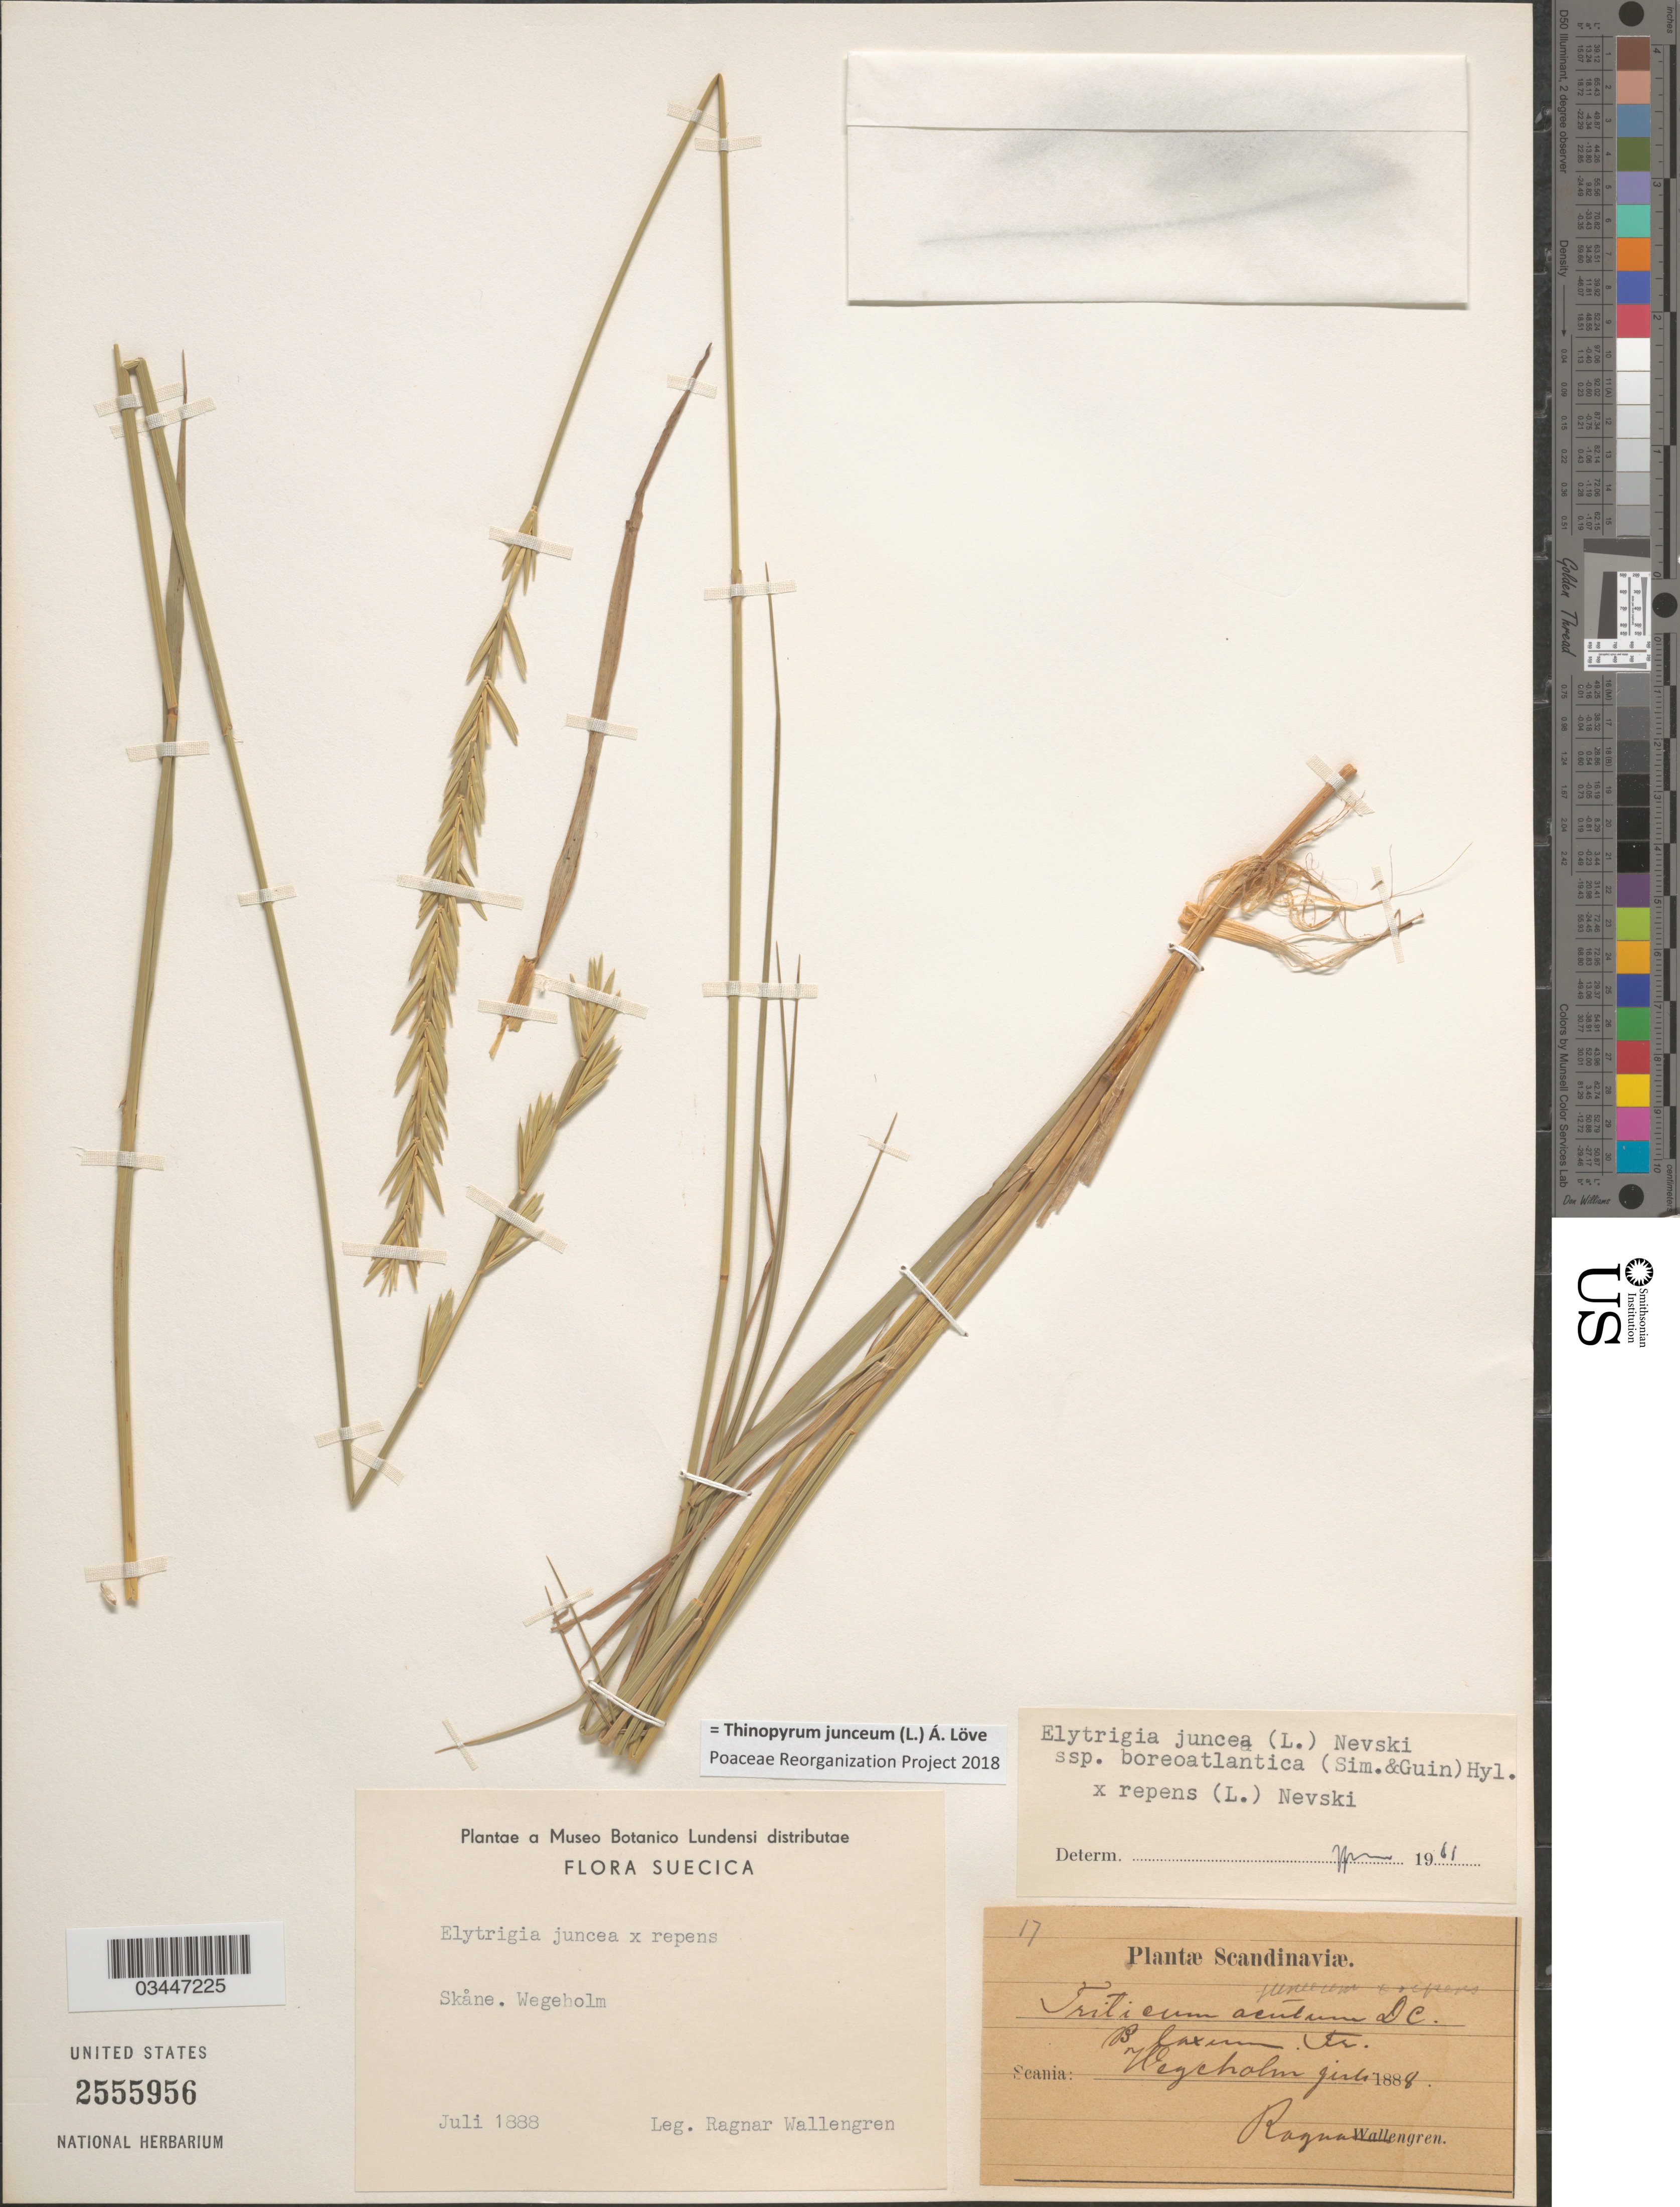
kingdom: Plantae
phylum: Tracheophyta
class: Liliopsida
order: Poales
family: Poaceae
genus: Thinopyrum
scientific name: Thinopyrum junceum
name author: (L.) Á. Löve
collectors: R. Wallengren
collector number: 17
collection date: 1888-07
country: Sweden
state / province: Skåne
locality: Suecica. Wegeholm. Scandinaviæ.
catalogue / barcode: US 2555956